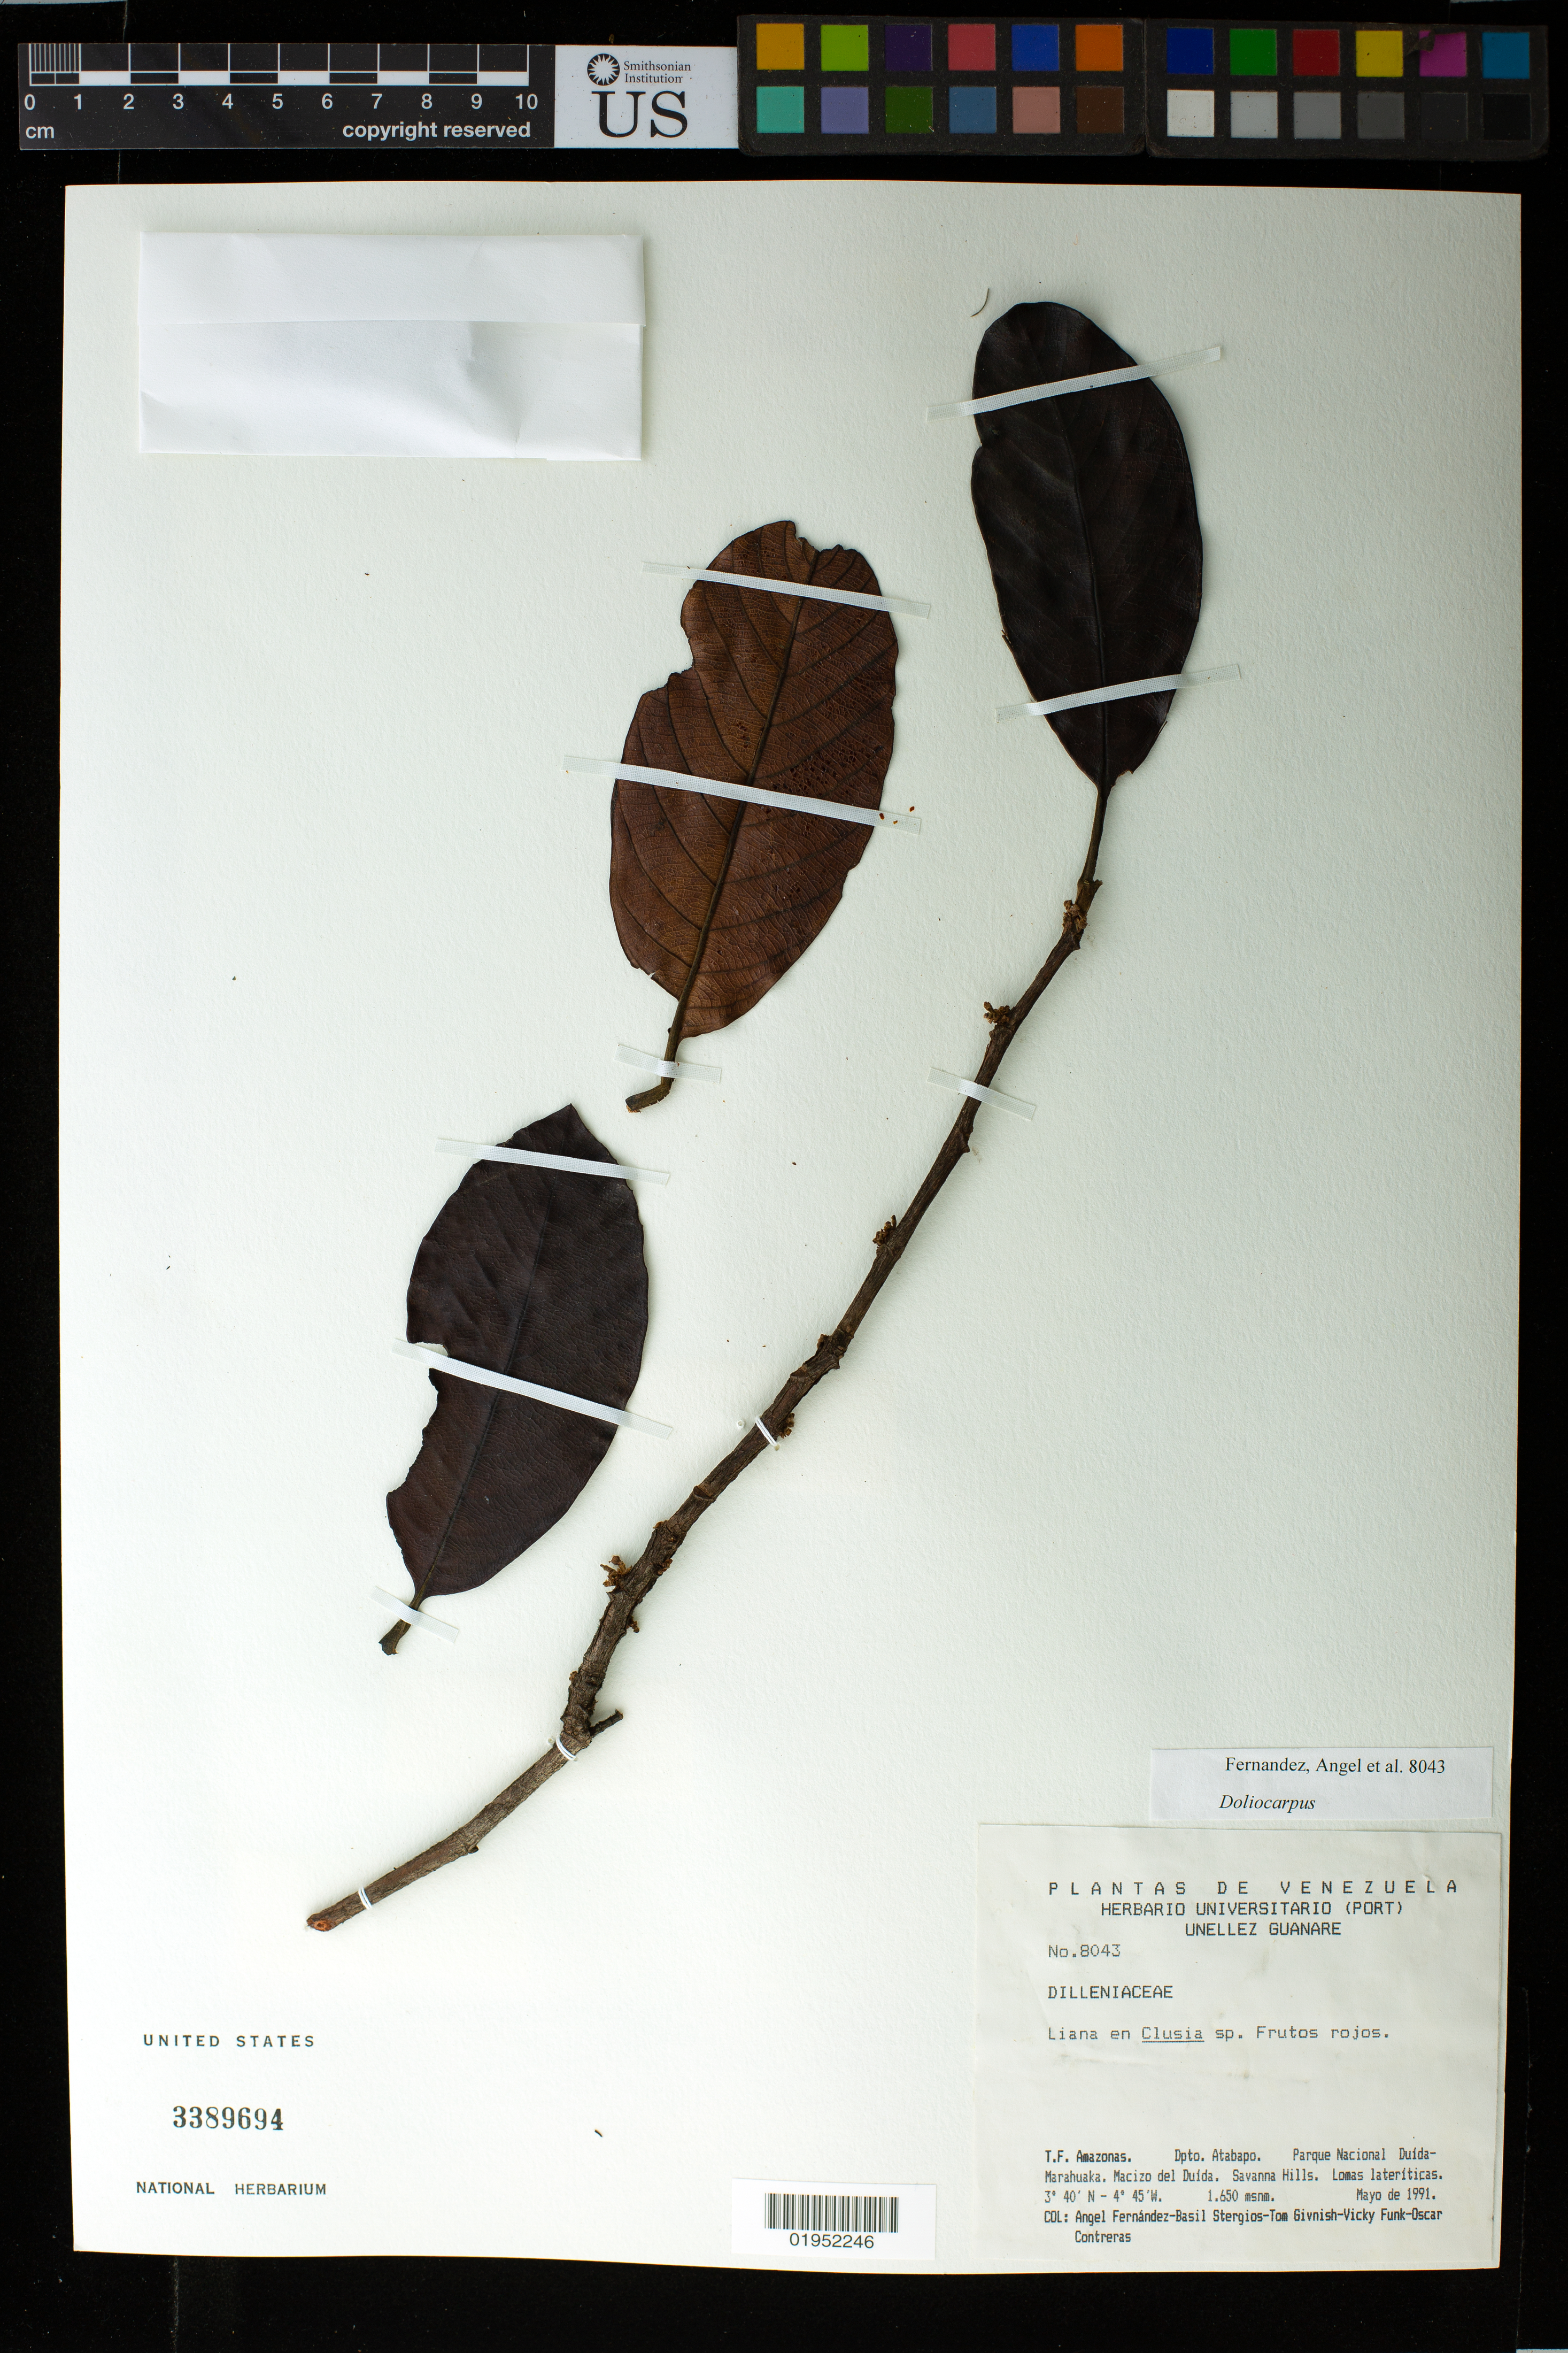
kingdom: Plantae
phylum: Tracheophyta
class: Magnoliopsida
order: Dilleniales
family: Dilleniaceae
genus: Doliocarpus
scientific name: Doliocarpus savannarum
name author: Sandwith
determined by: Victor Longhi Monzoli, João, (BRAZIL)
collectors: A. Fernández, B. G. Stergios, T. J. Givnish, V. Funk & O. Contreras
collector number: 8043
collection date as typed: Apr 1991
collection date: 1991-04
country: Venezuela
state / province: Amazonas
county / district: Atabapo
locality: Parque National Duida-Marahuaka, Macizo del Duida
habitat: Lomas lateriticas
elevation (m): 1650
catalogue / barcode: US 3389694